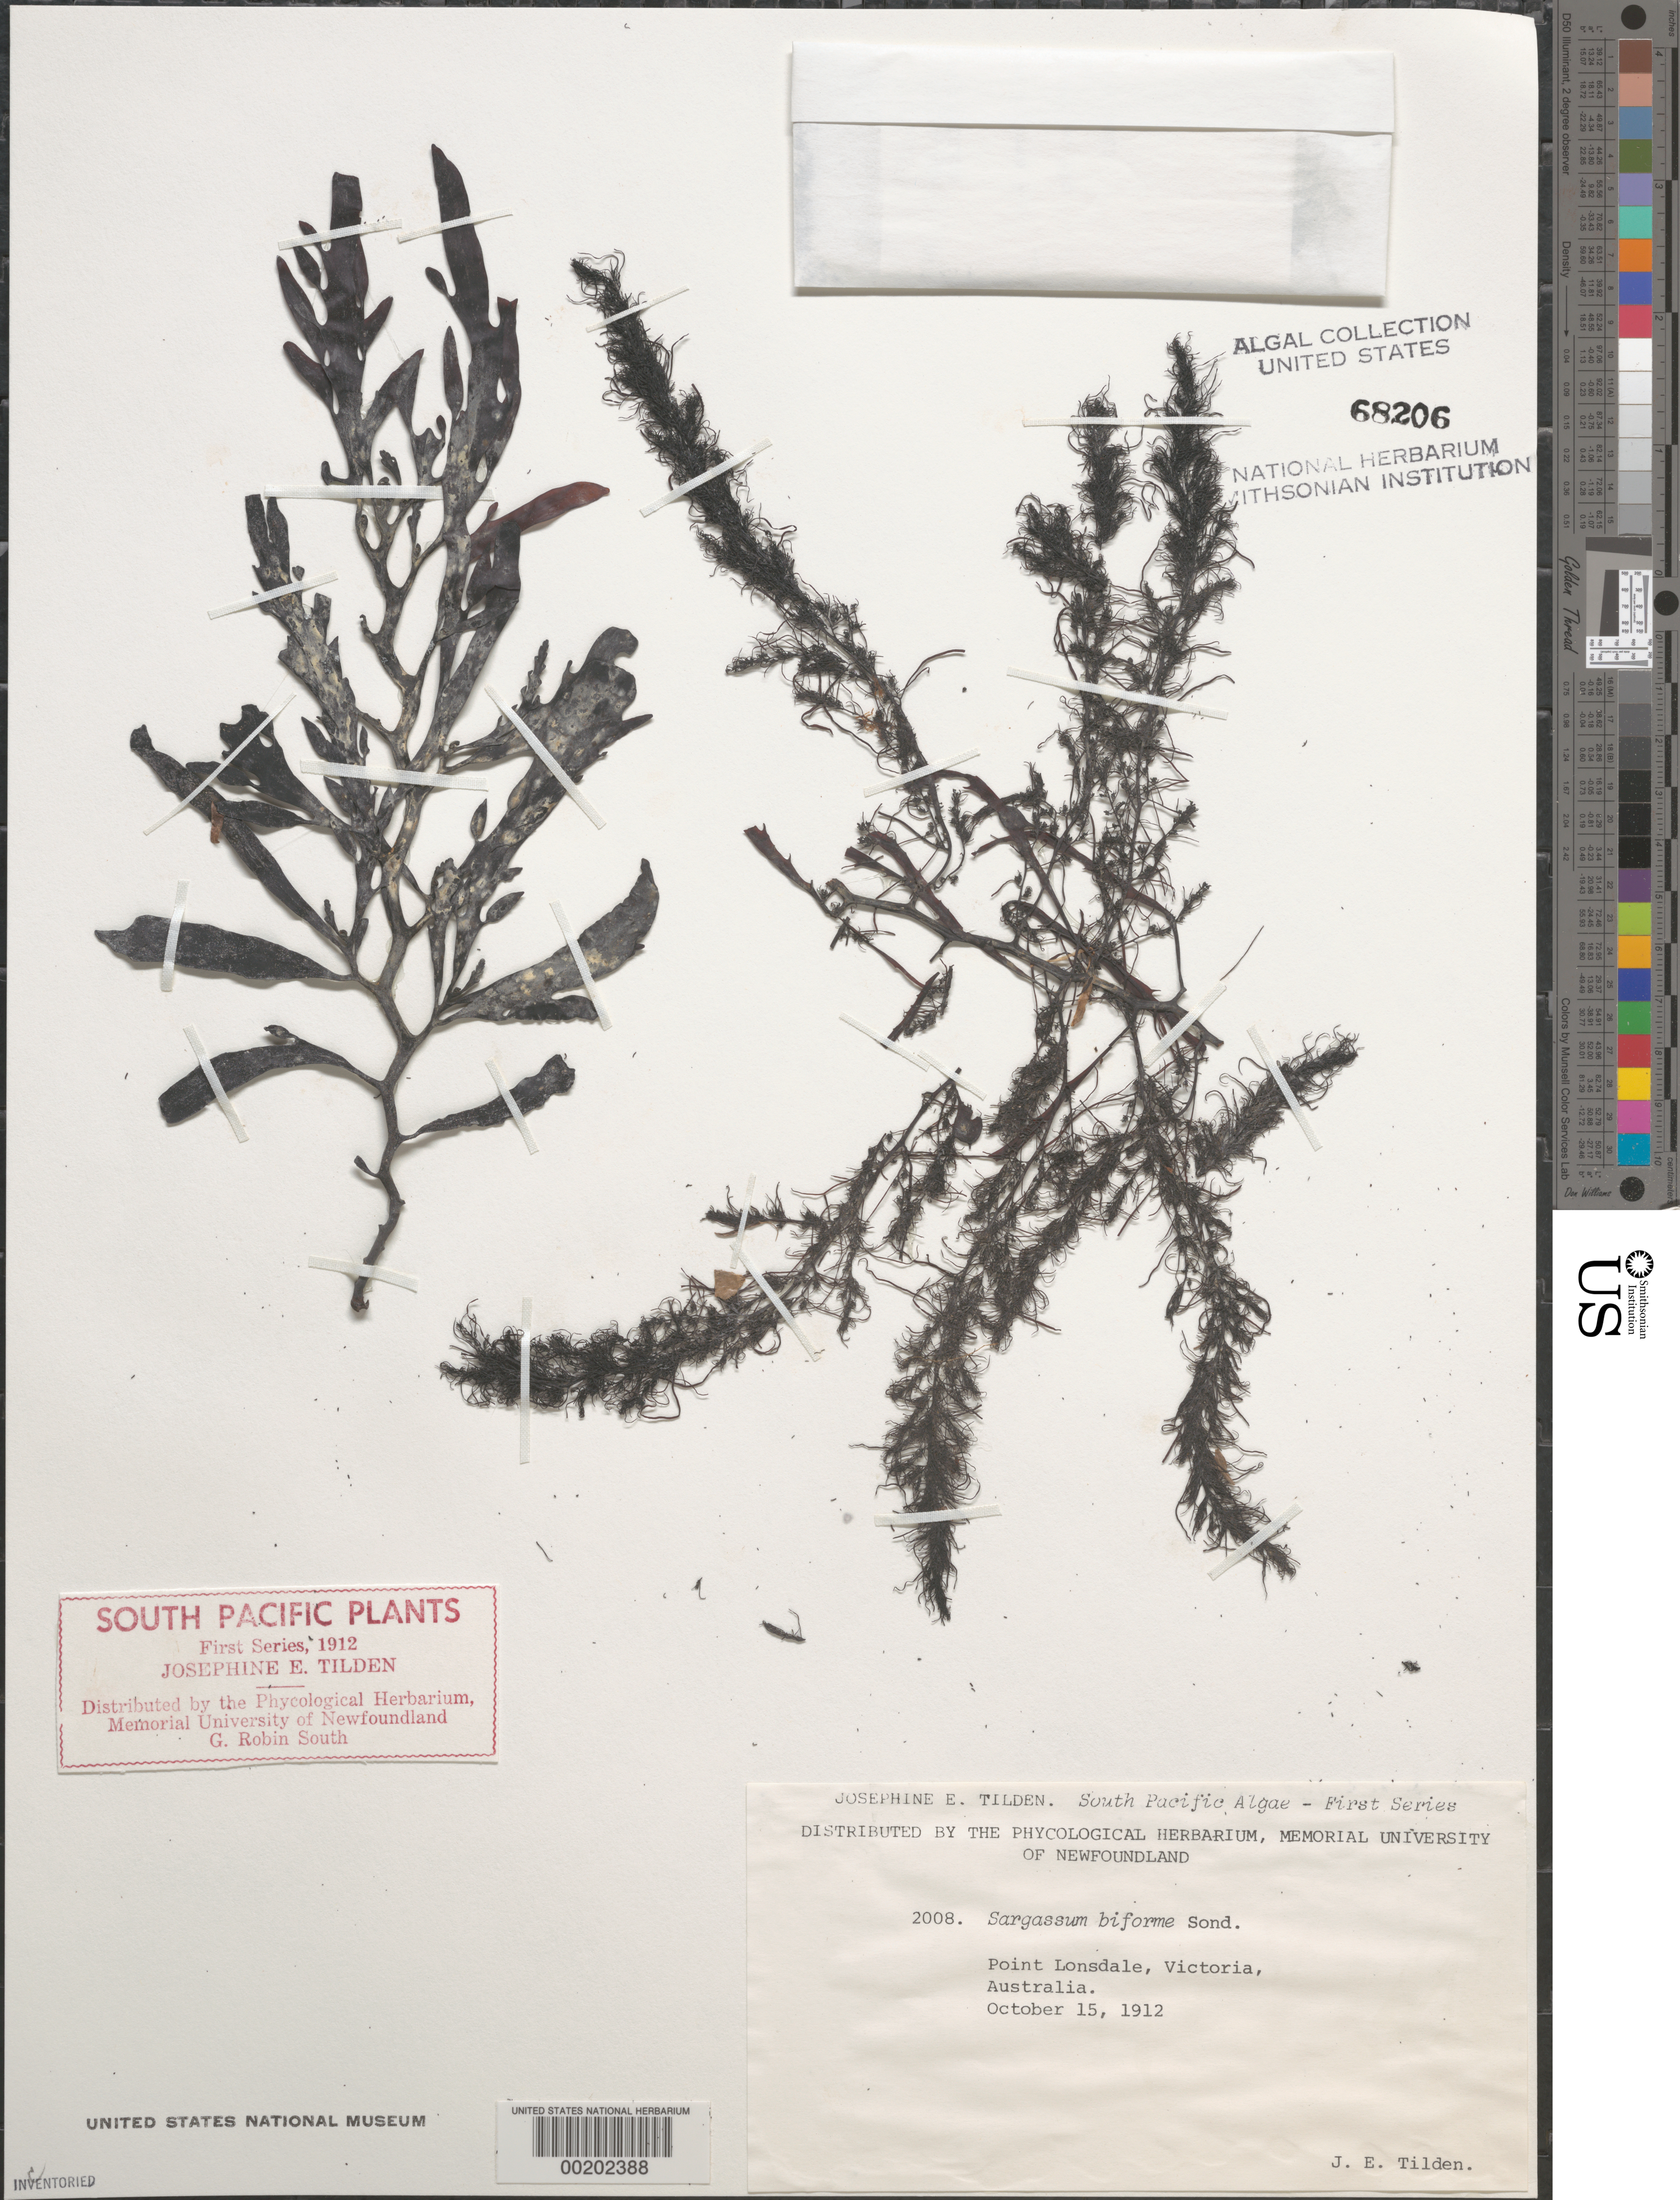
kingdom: Chromista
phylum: Ochrophyta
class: Phaeophyceae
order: Fucales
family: Sargassaceae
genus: Sargassum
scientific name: Sargassum tristichum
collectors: J. E. Tilden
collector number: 2008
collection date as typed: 15 Oct 1912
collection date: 1912-10-15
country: Australia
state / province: Victoria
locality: Point lonsdale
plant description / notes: Tilden, South Pacific Algae, First Series, 1912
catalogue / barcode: US 68206